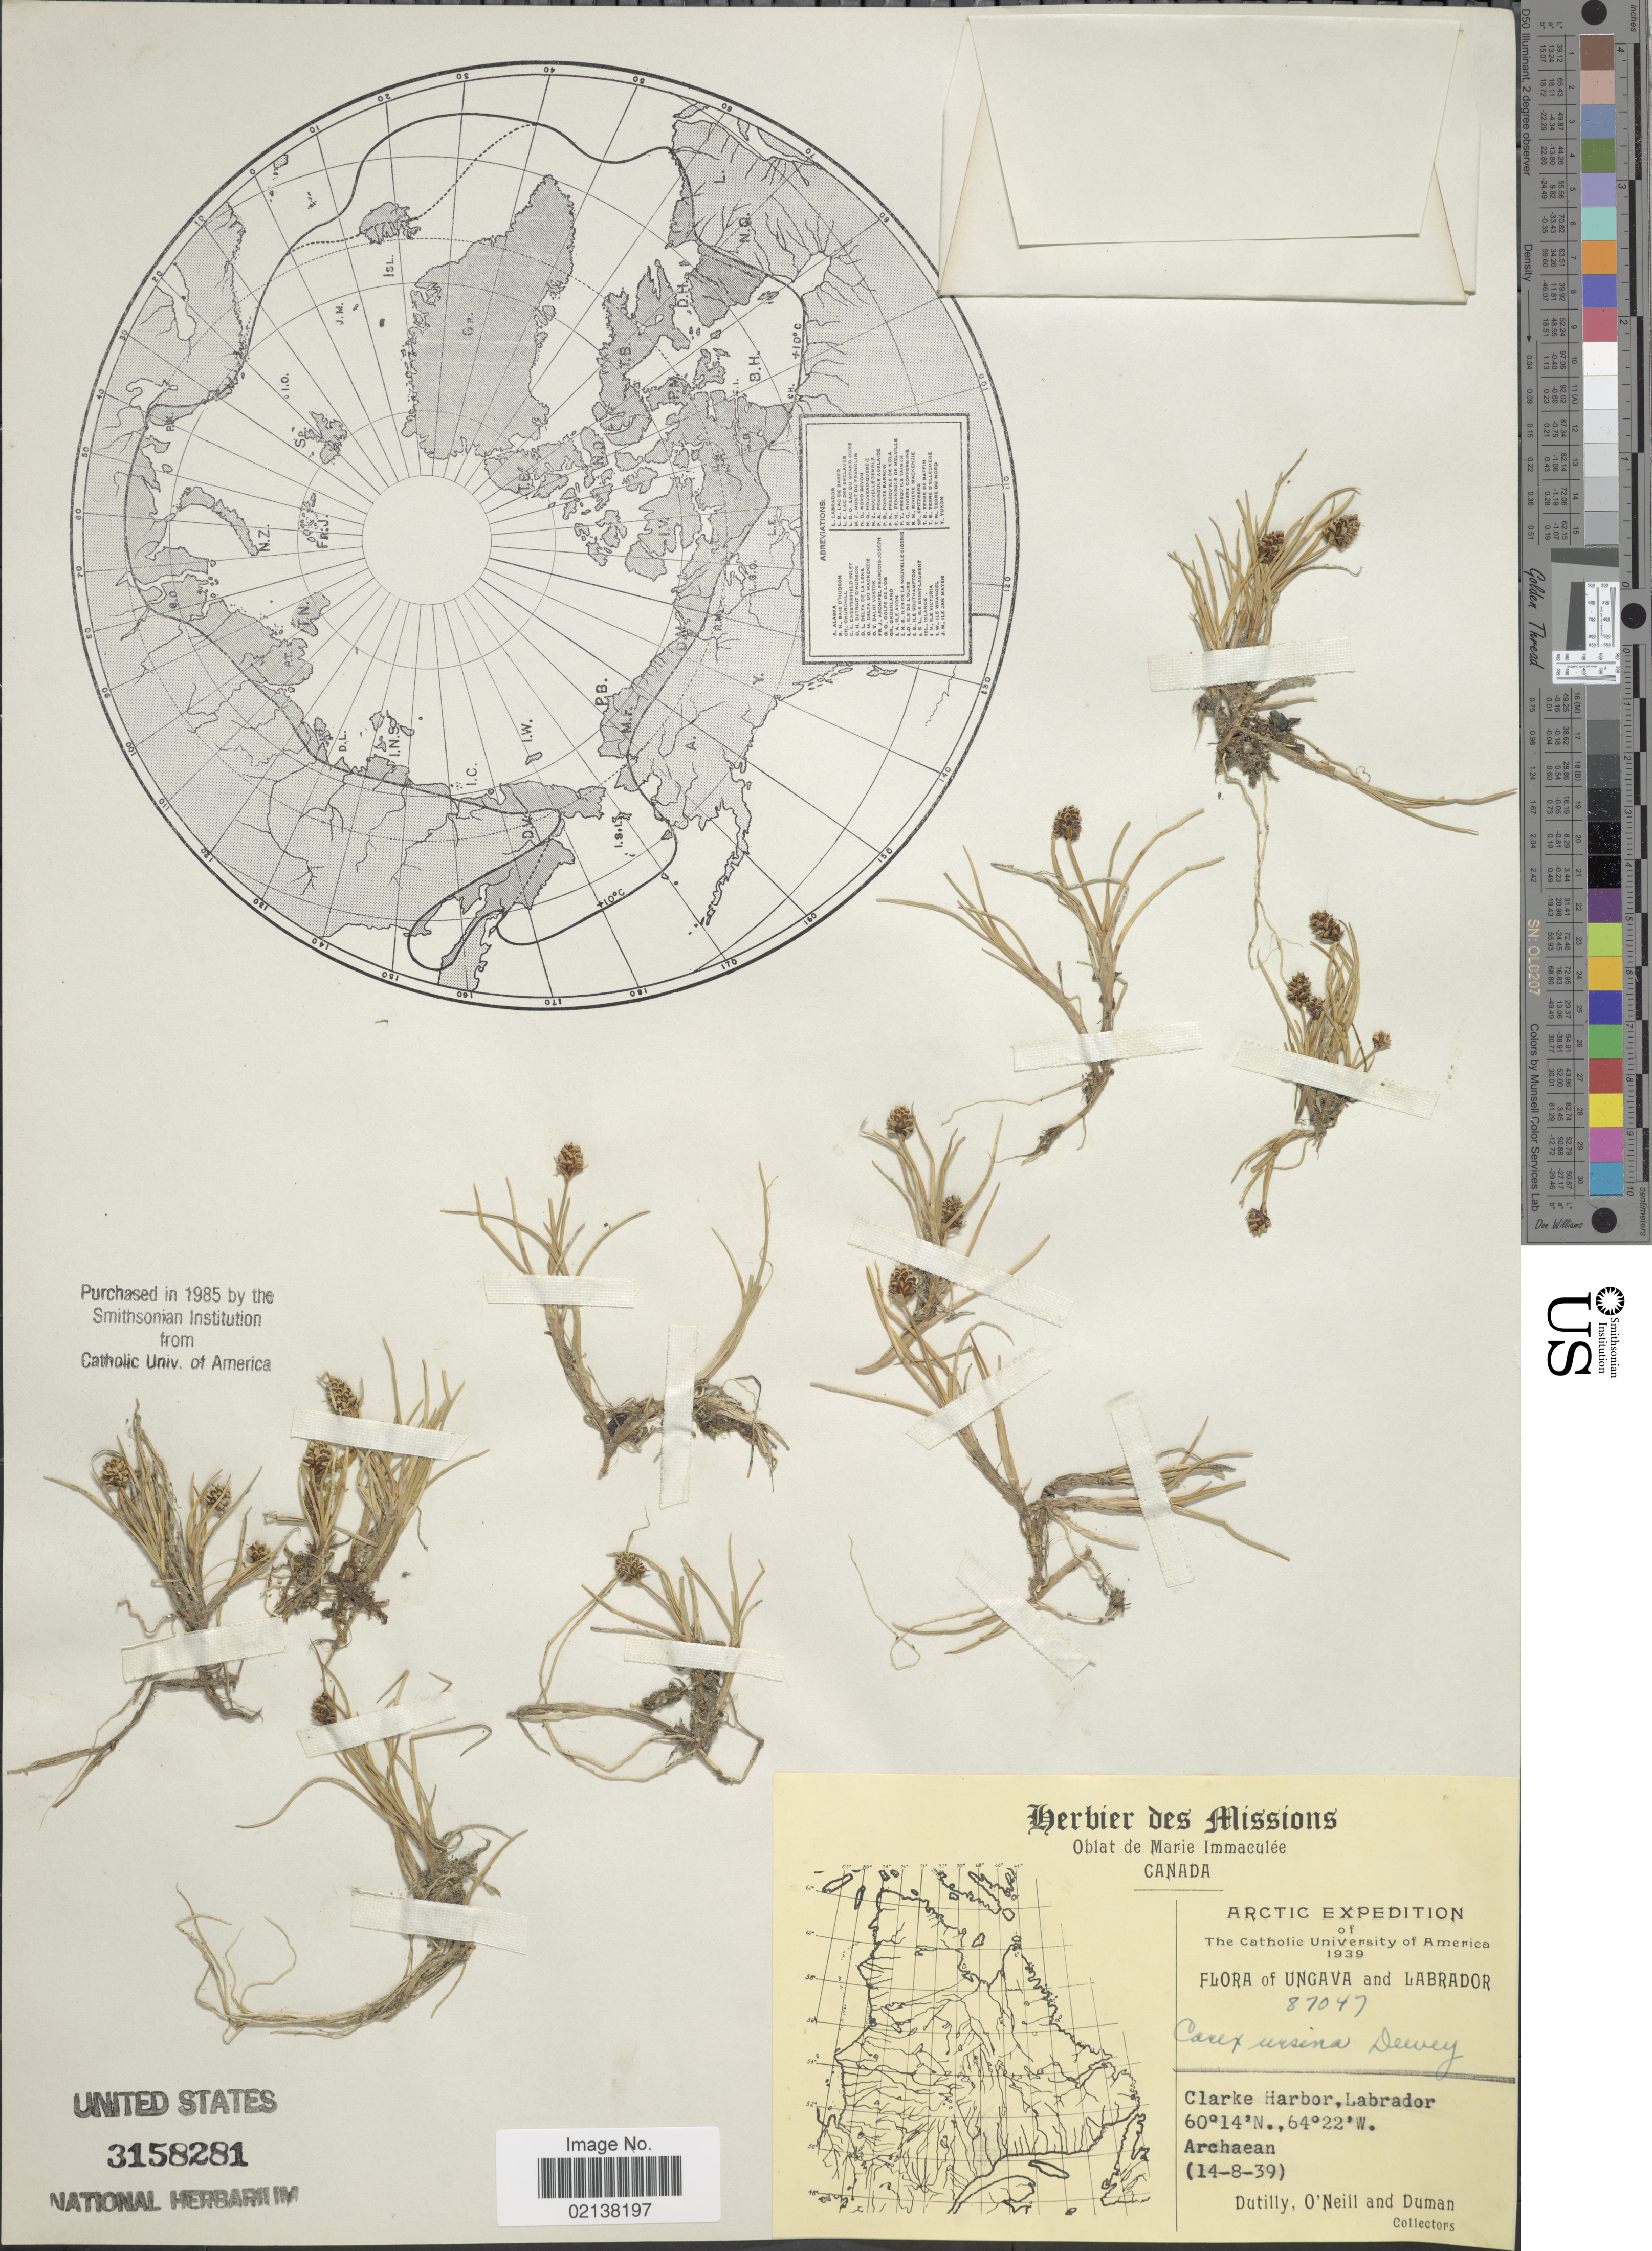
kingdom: Plantae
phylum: Tracheophyta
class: Liliopsida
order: Poales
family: Cyperaceae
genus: Carex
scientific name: Carex ursina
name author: Dewey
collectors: -. Dutilly, O' Neill & -. Duman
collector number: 87047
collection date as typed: Transcribed d/m/y: 14/8/39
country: Canada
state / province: Newfoundland and Labrador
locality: Arctic. Labrador. Clarke Harbor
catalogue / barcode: US 3158281